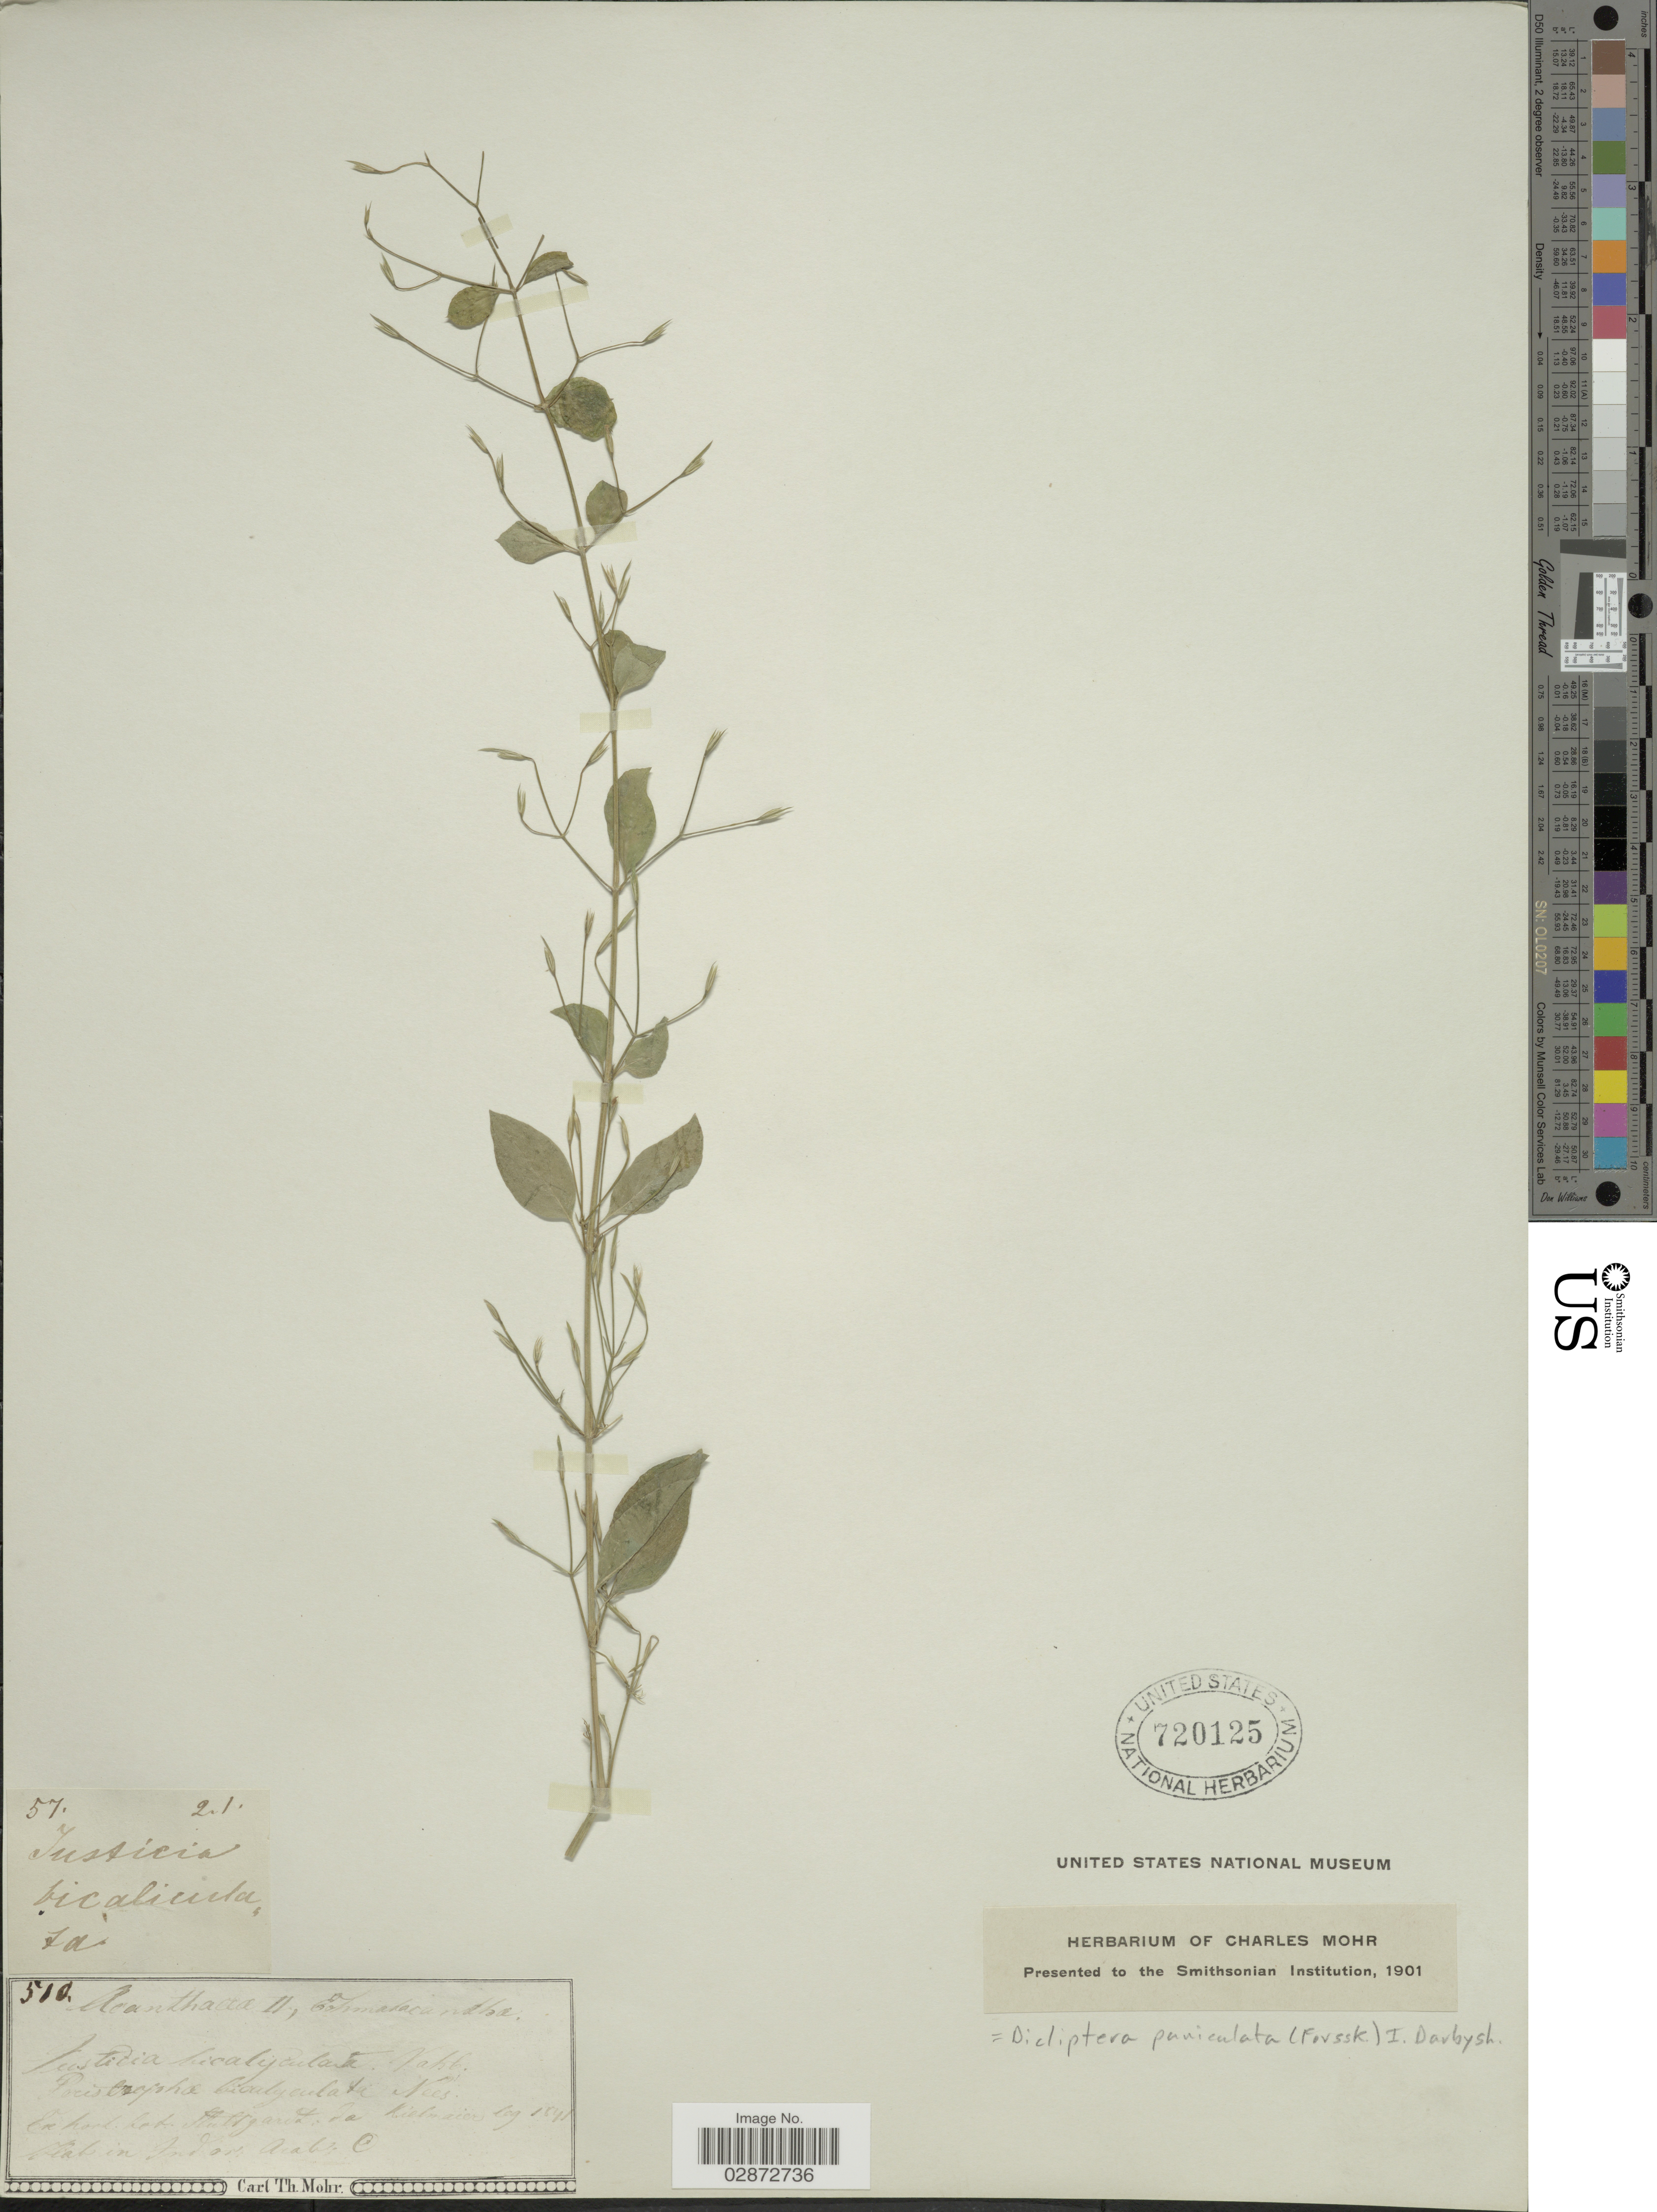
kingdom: Plantae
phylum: Tracheophyta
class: Magnoliopsida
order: Lamiales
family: Acanthaceae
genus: Dicliptera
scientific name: Dicliptera paniculata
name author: (Forssk.) I. Darbysh.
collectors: Kielmaier, --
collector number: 510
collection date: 1841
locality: Ex hort. bot. Stuttgart. Hab. in Ind. or., Arab.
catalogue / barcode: US 720125